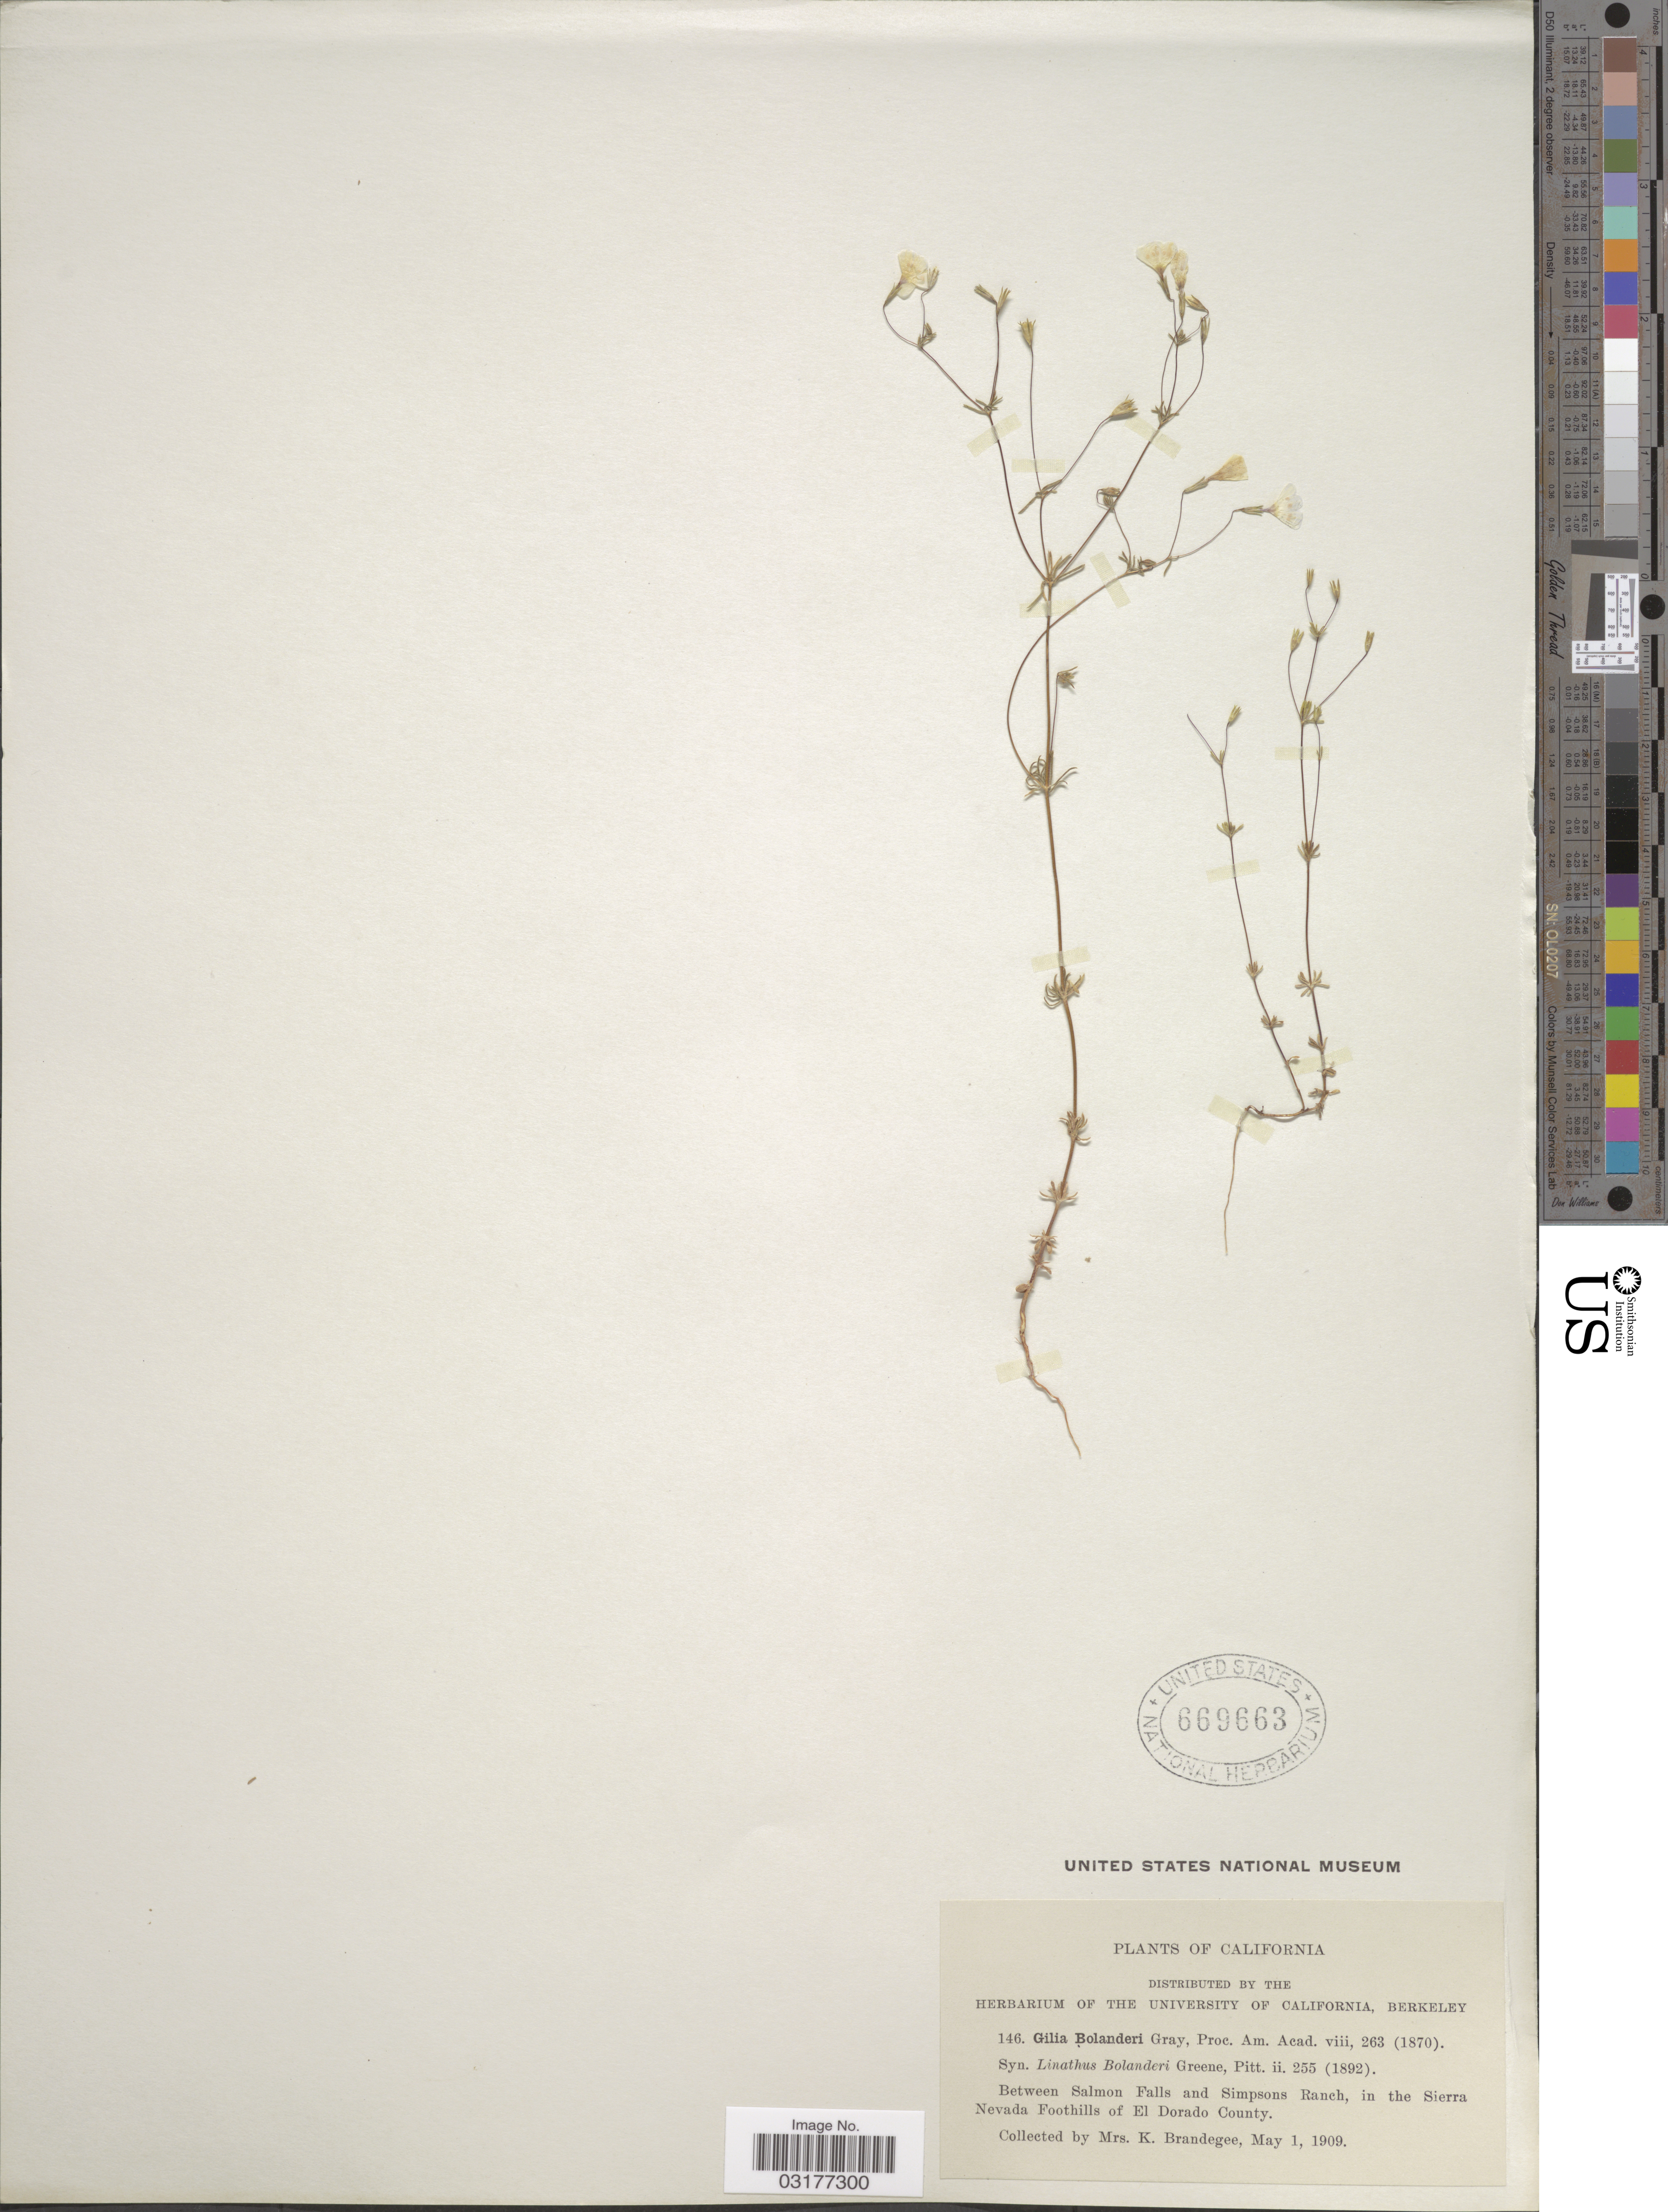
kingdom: Plantae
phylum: Tracheophyta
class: Magnoliopsida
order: Ericales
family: Polemoniaceae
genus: Leptosiphon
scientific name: Leptosiphon bolanderi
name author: (A. Gray) J.M. Porter & L.A. Johnson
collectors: M. K. Brandegee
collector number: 146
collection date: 1909-05-01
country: United States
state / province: California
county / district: El Dorado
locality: Between Salmon Falls and Simpsons Ranch, in the Sierra Nevada Foothills of El Dorado County.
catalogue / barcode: US 669663